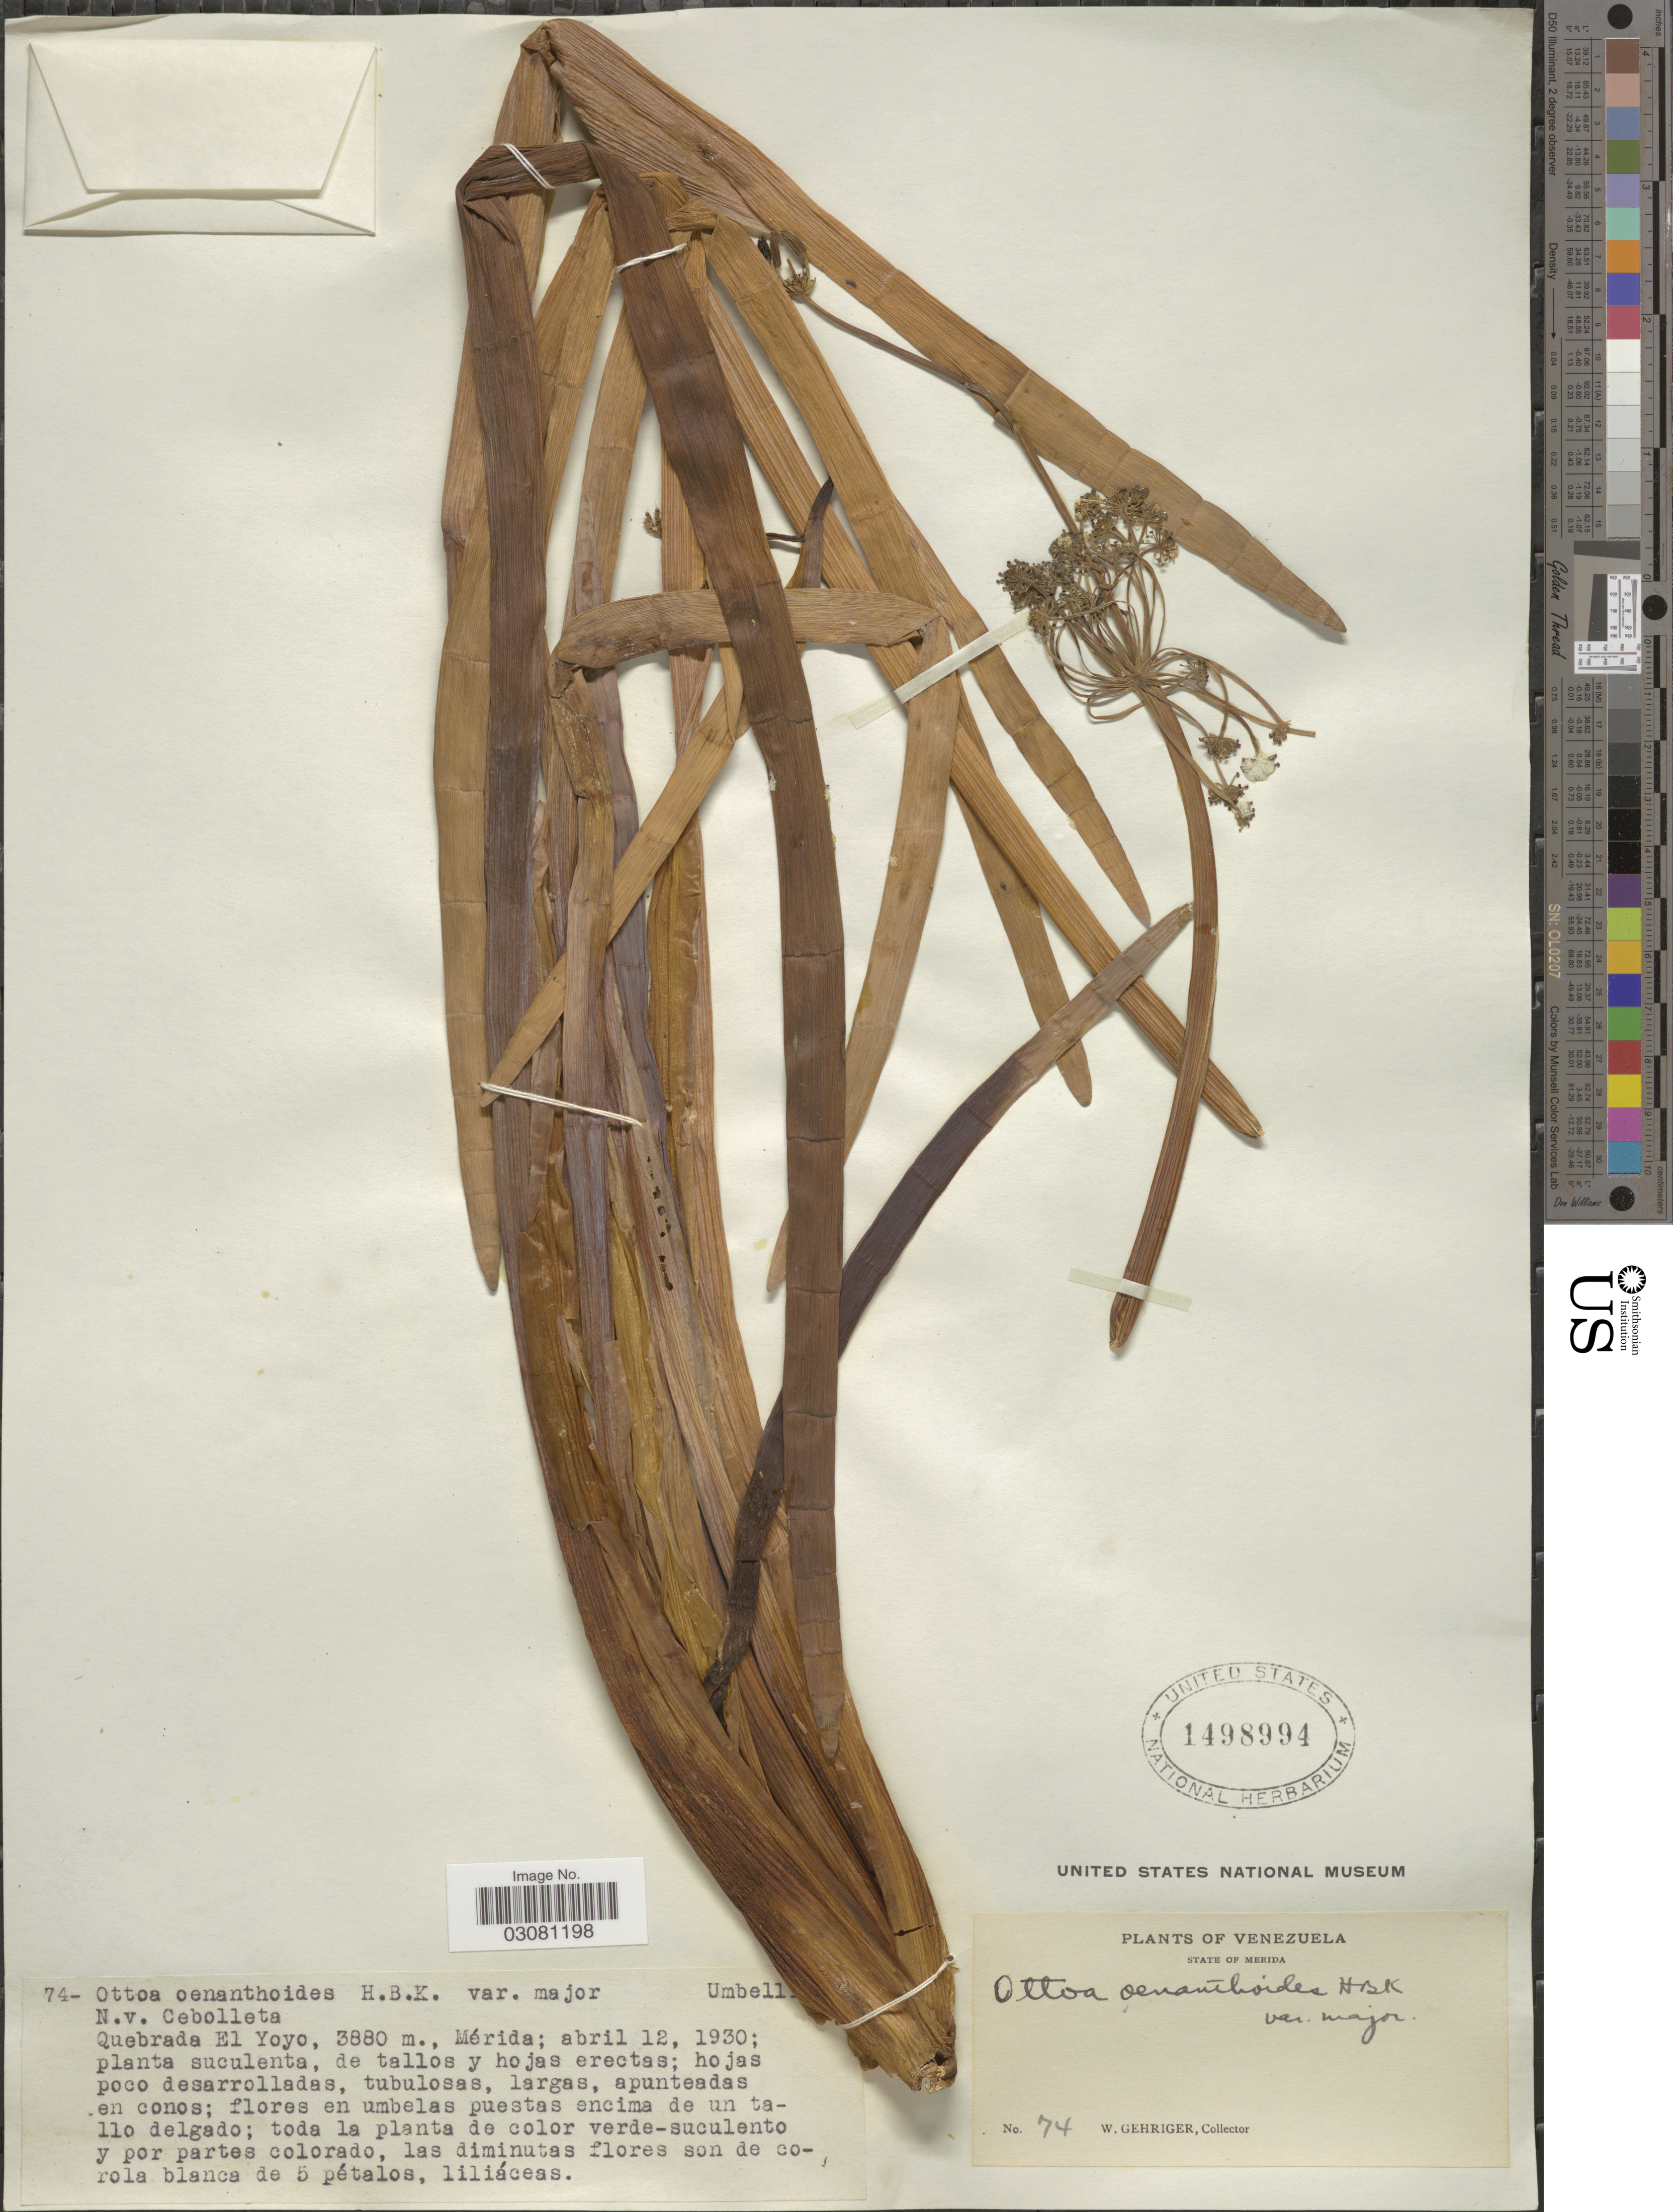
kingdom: Plantae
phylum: Tracheophyta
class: Magnoliopsida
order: Apiales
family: Apiaceae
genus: Ottoa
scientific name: Ottoa jahnii Rose, ined.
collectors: W. Gehriger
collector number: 74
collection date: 1930-04-12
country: Venezuela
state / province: Mérida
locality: Quebrada El Yoyo.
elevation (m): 3880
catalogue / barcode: US 1498994